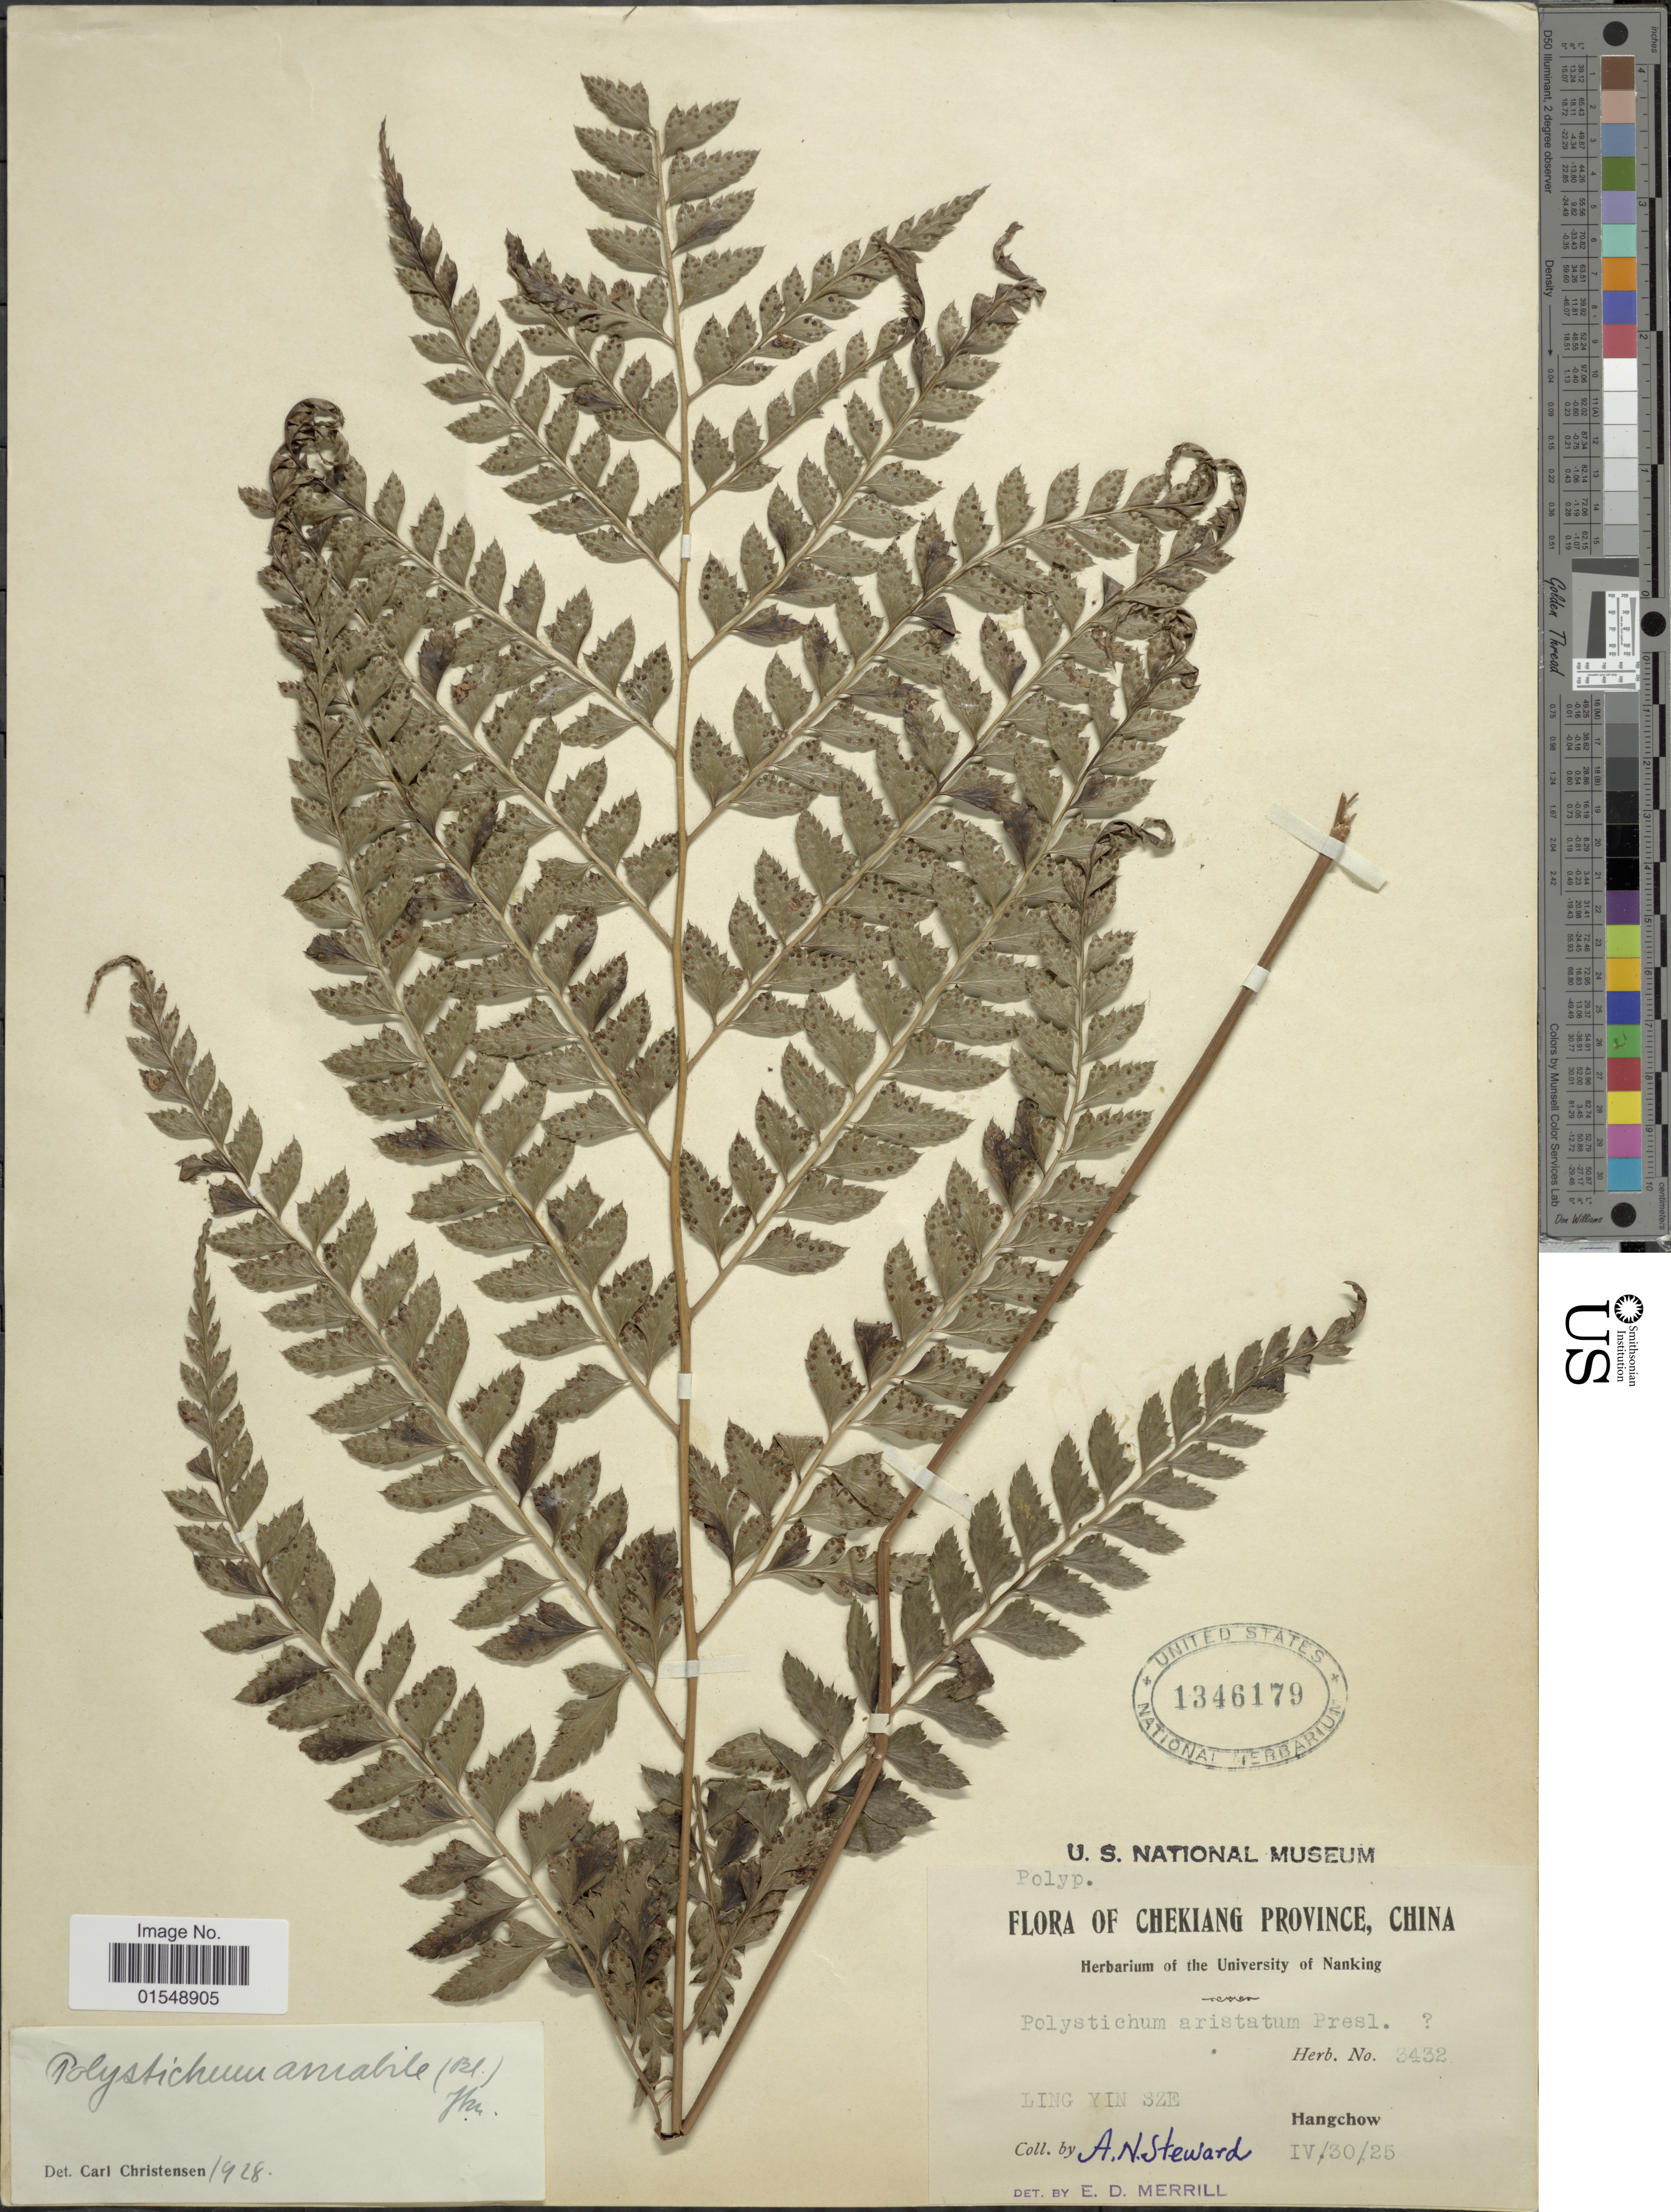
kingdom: Plantae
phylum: Tracheophyta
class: Polypodiopsida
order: Polypodiales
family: Dryopteridaceae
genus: Arachniodes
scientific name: Arachniodes amabilis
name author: (Blume) Tindale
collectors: A. N. Steward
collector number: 3432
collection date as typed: Transcribed d/m/y: 30/5/25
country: China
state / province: Zhejiang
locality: Chekiang Province, Ling Yin Sze, Hangchow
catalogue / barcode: US 1346179